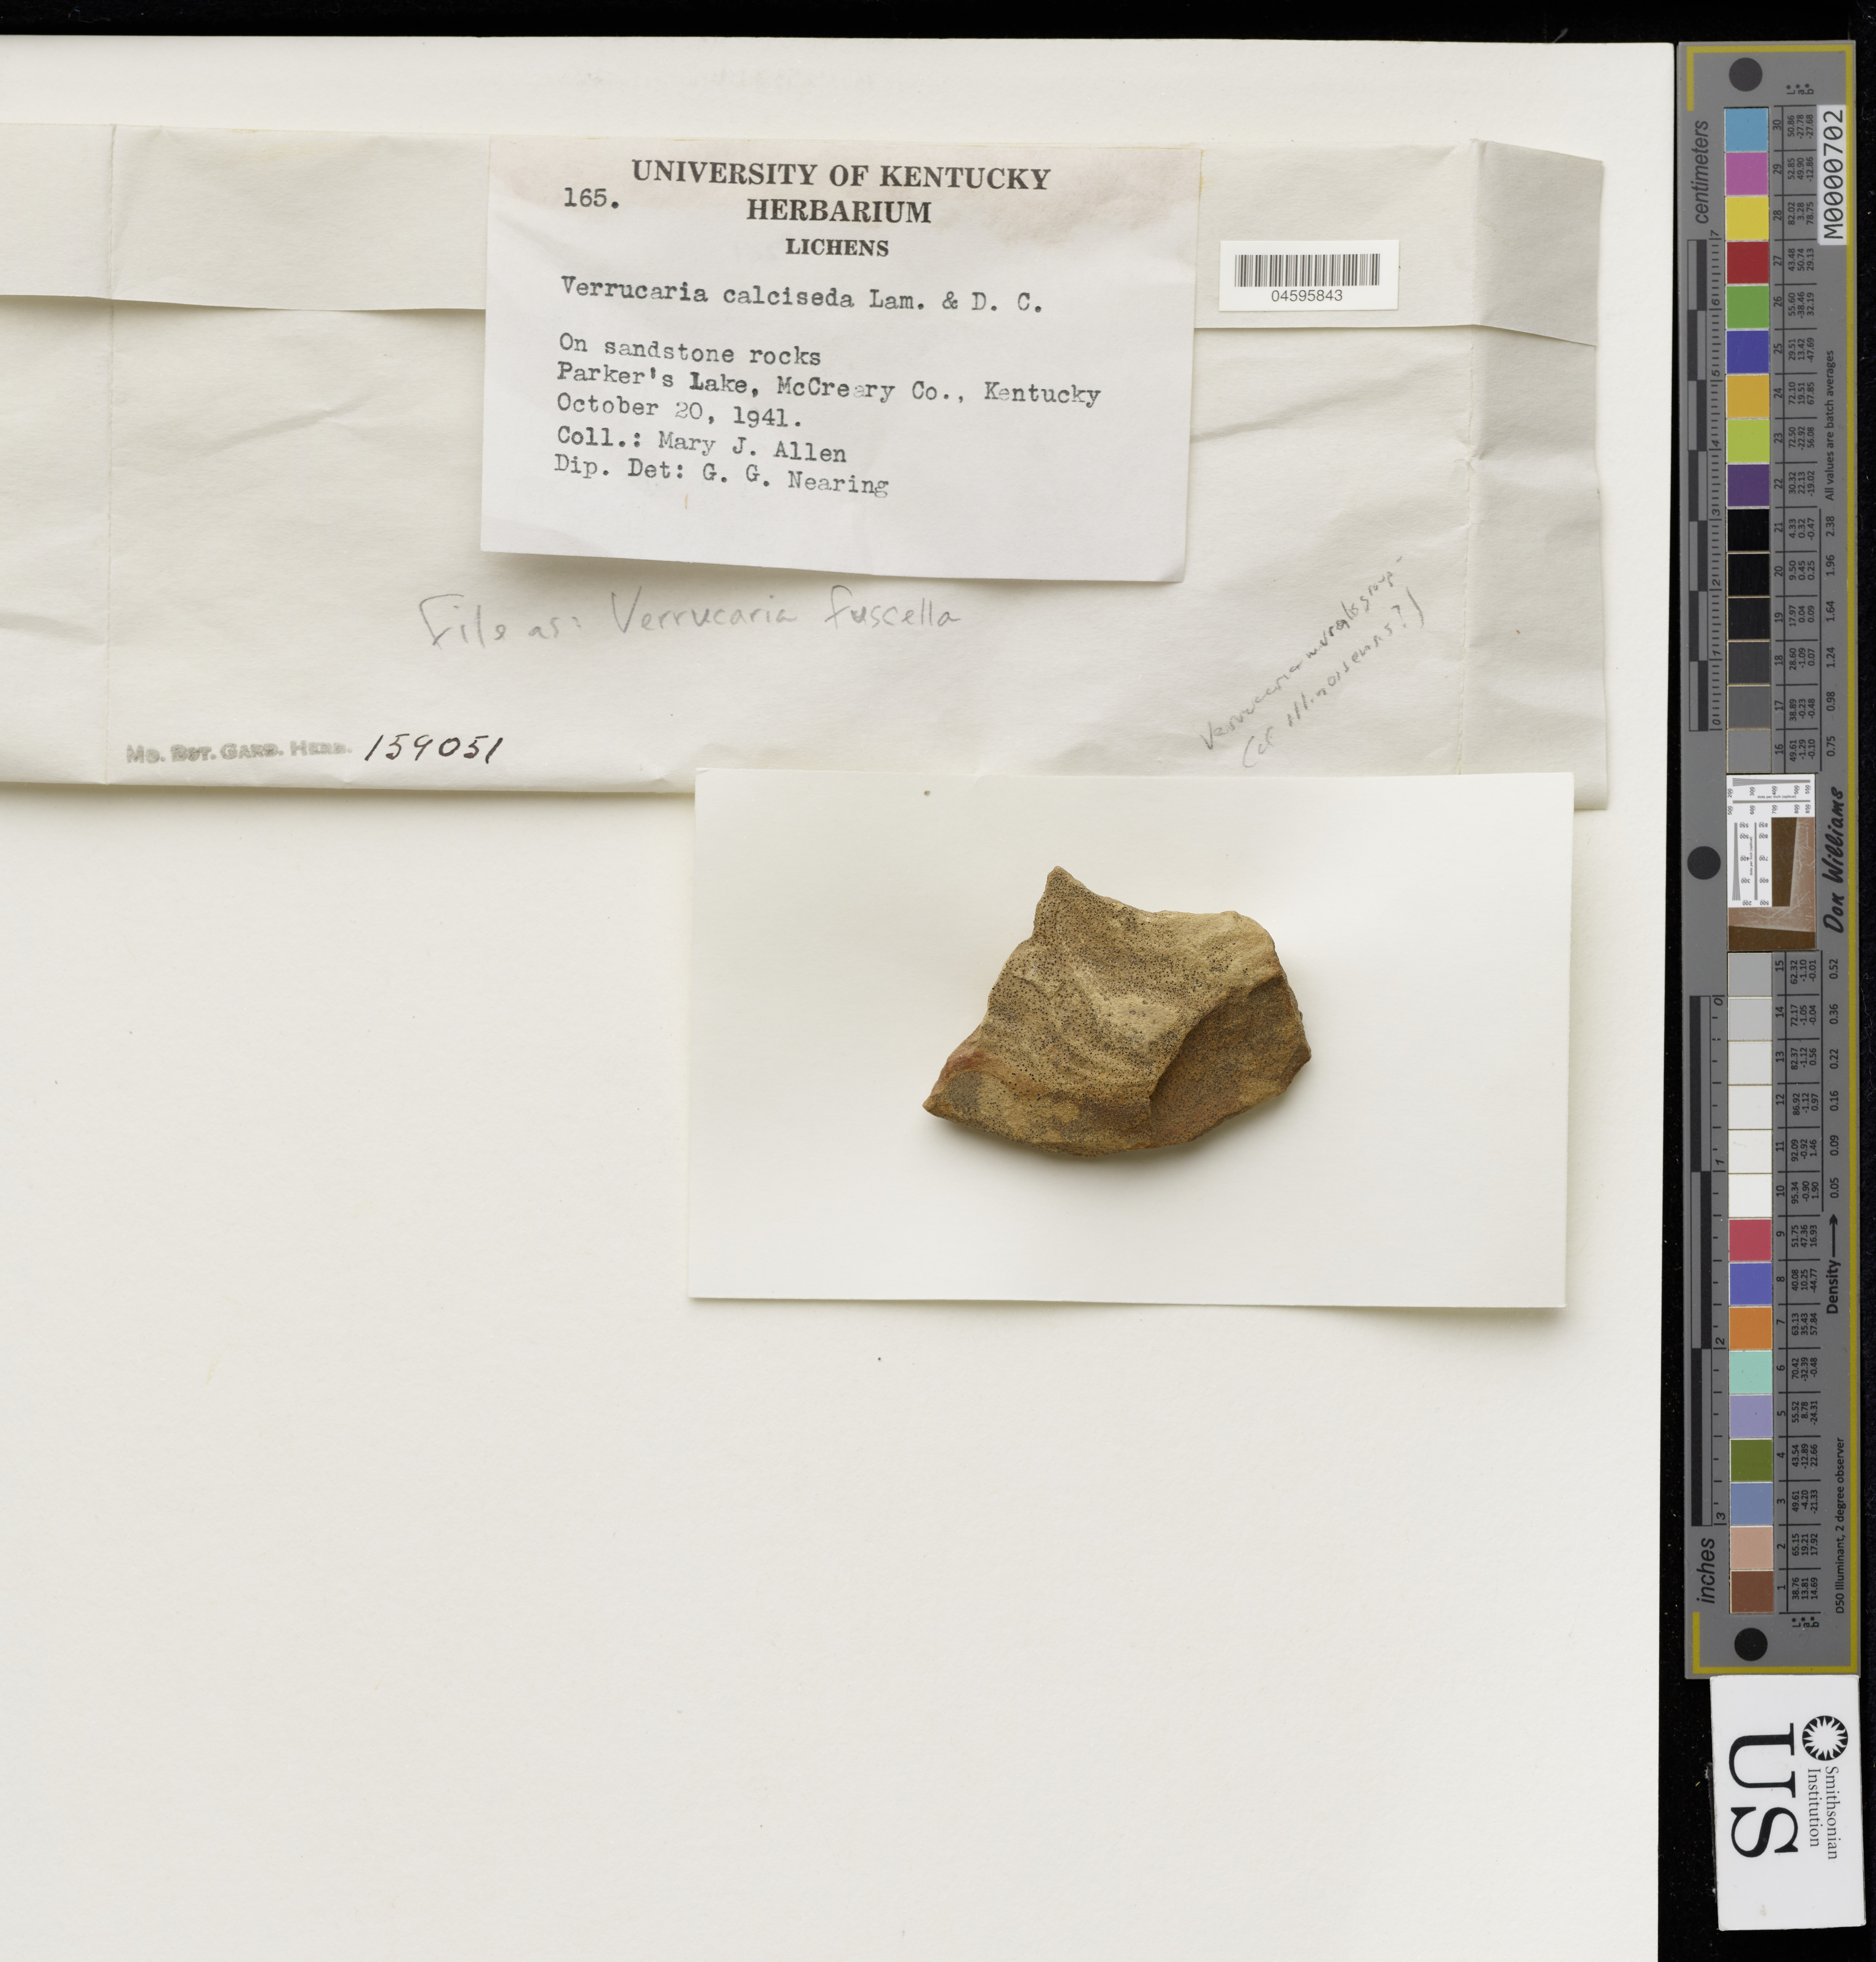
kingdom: Fungi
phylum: Ascomycota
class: Eurotiomycetes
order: Verrucariales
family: Verrucariaceae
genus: Verrucaria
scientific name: Verrucaria calciseda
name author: DC.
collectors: M. Allen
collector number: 165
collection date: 1941-10-20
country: United States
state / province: Kentucky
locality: Parker's Lake, McCreary Co.